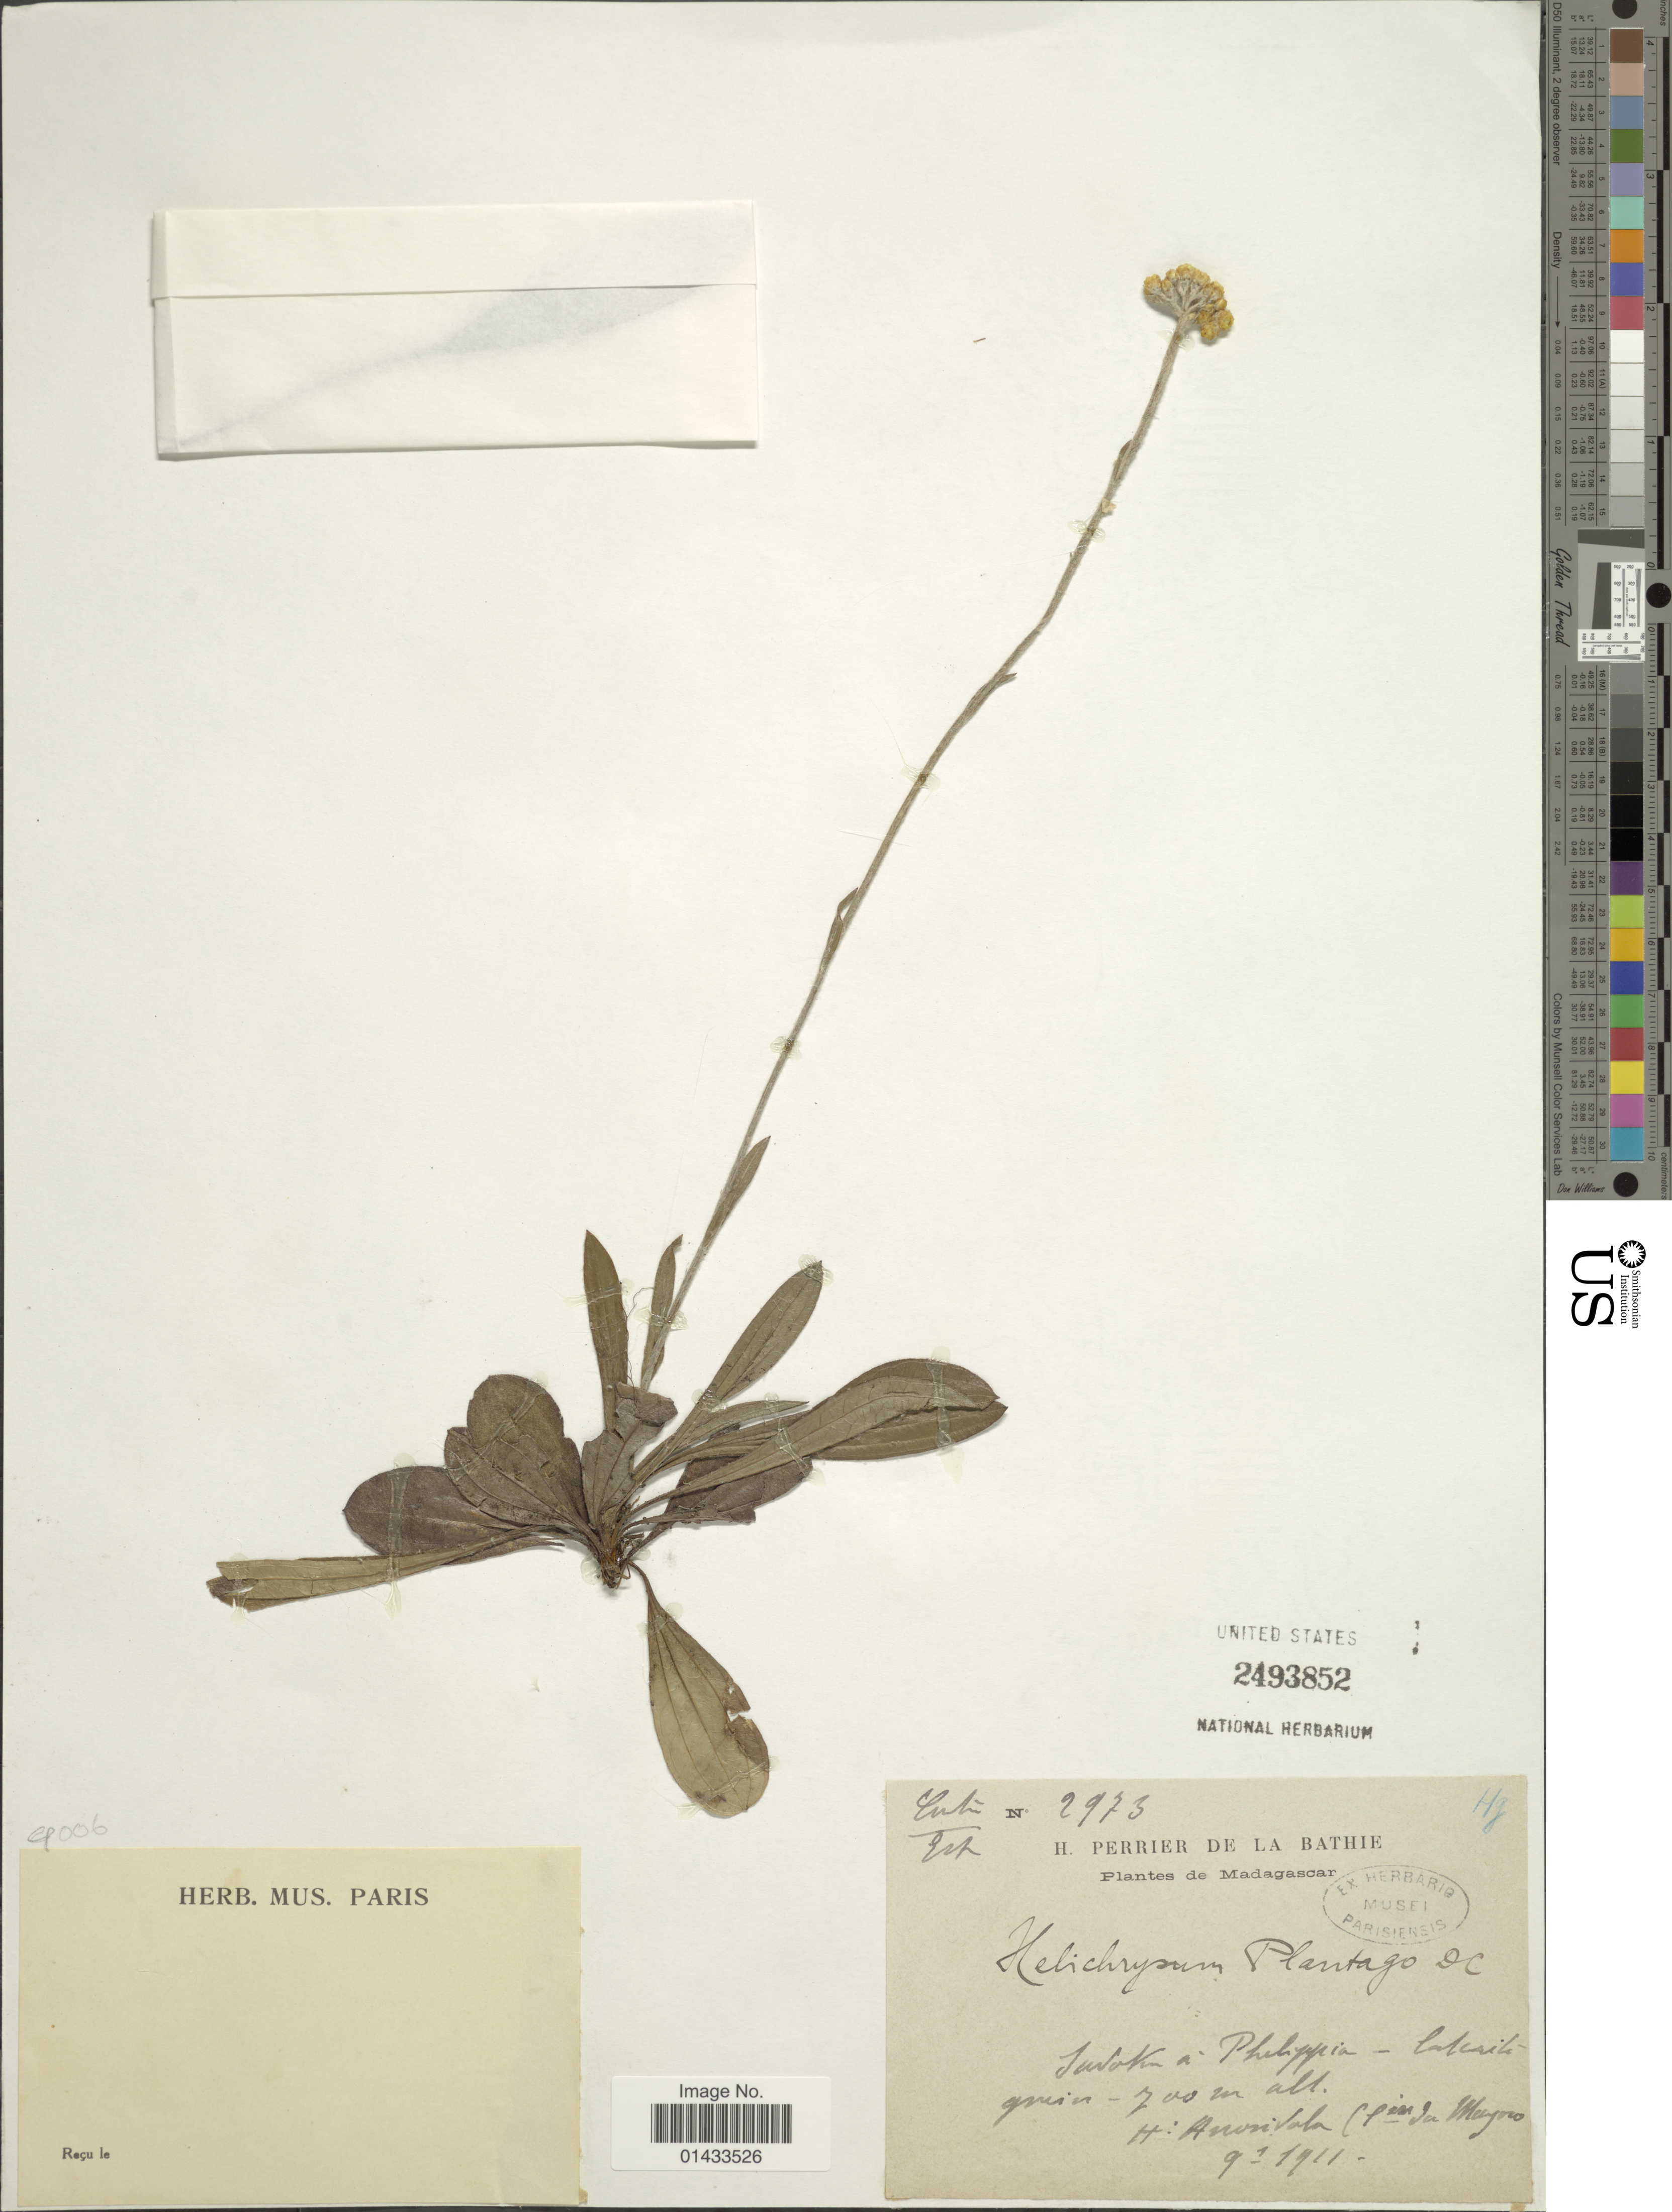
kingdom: Plantae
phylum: Tracheophyta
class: Magnoliopsida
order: Asterales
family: Asteraceae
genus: Helichrysum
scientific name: Helichrysum plantago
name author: DC.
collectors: H. Perrier de la Bâthie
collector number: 2973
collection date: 1911-09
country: Madagascar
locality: Sudiokin a Phillipiam Caterita, Anbivola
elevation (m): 700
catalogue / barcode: US 2493852